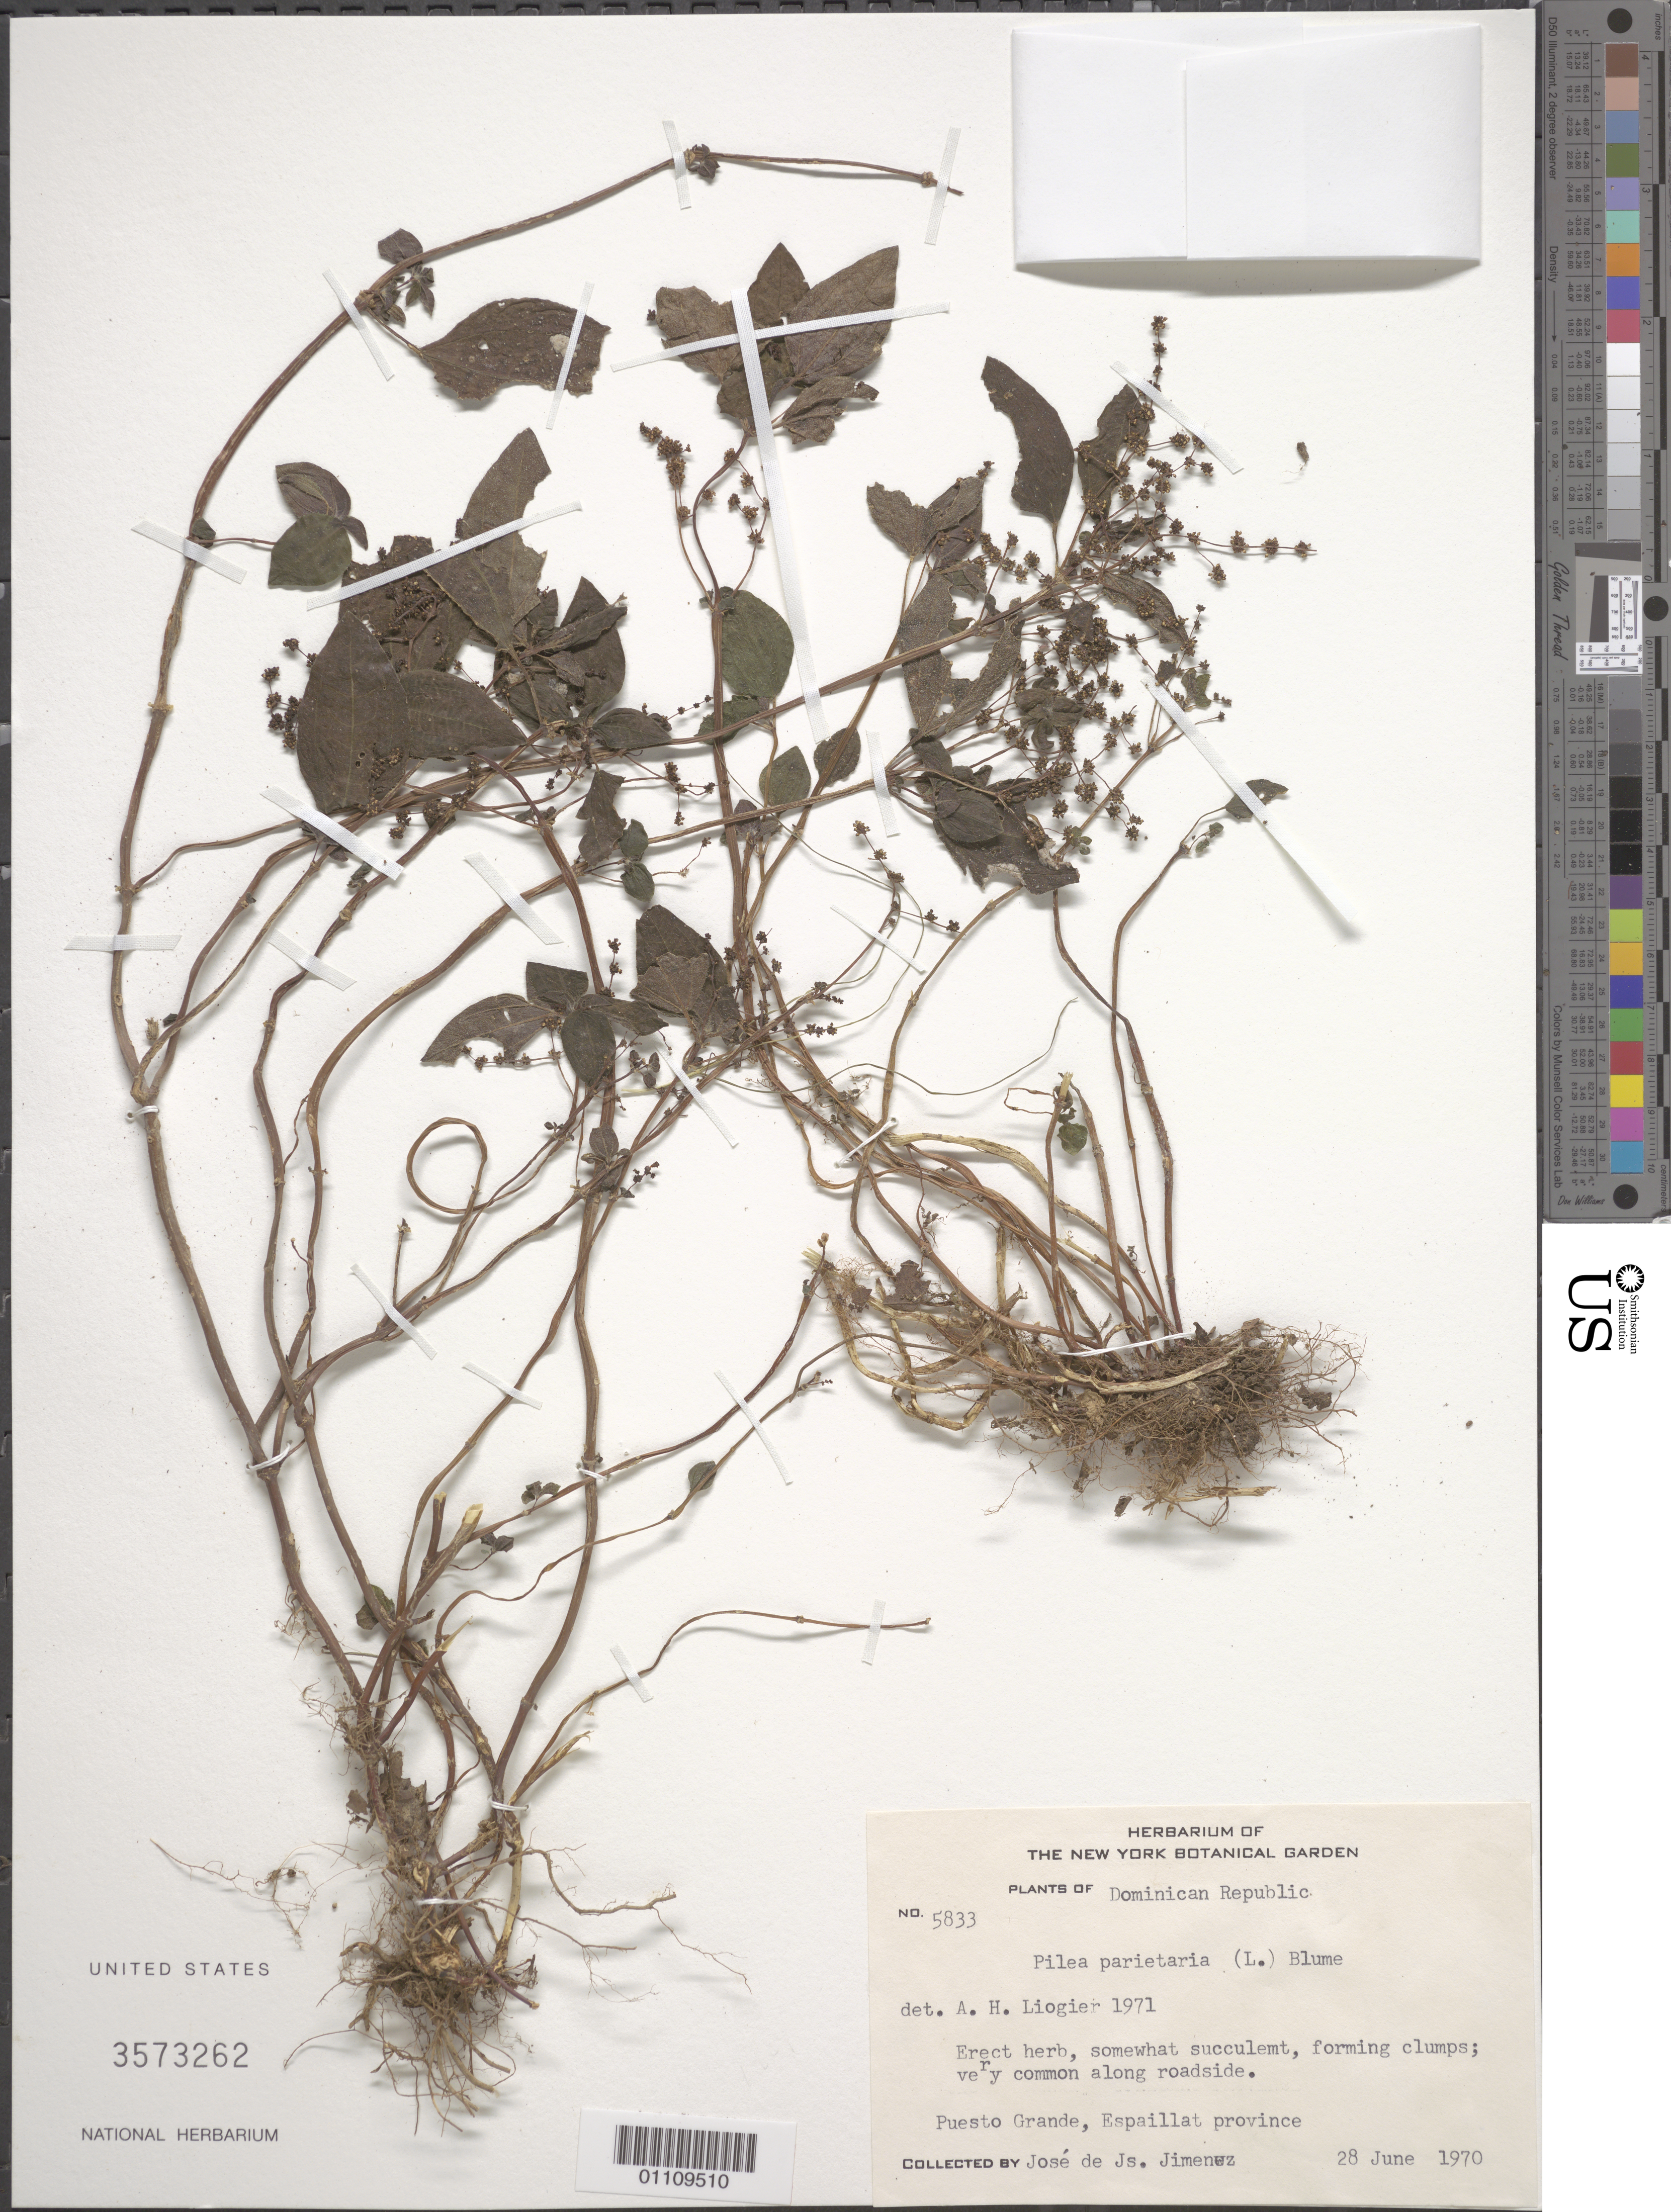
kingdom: Plantae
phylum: Tracheophyta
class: Magnoliopsida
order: Rosales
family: Urticaceae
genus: Pilea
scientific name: Pilea parietaria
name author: (L.) Blume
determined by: Liogier, Alain H.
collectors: J. J. Jiménez Almonte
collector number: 5833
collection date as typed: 28 Jun 1970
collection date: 1970-06-28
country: Dominican Republic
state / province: Espaillat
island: Hispaniola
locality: Puesto Grande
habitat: Very common along roadside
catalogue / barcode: US 3573262